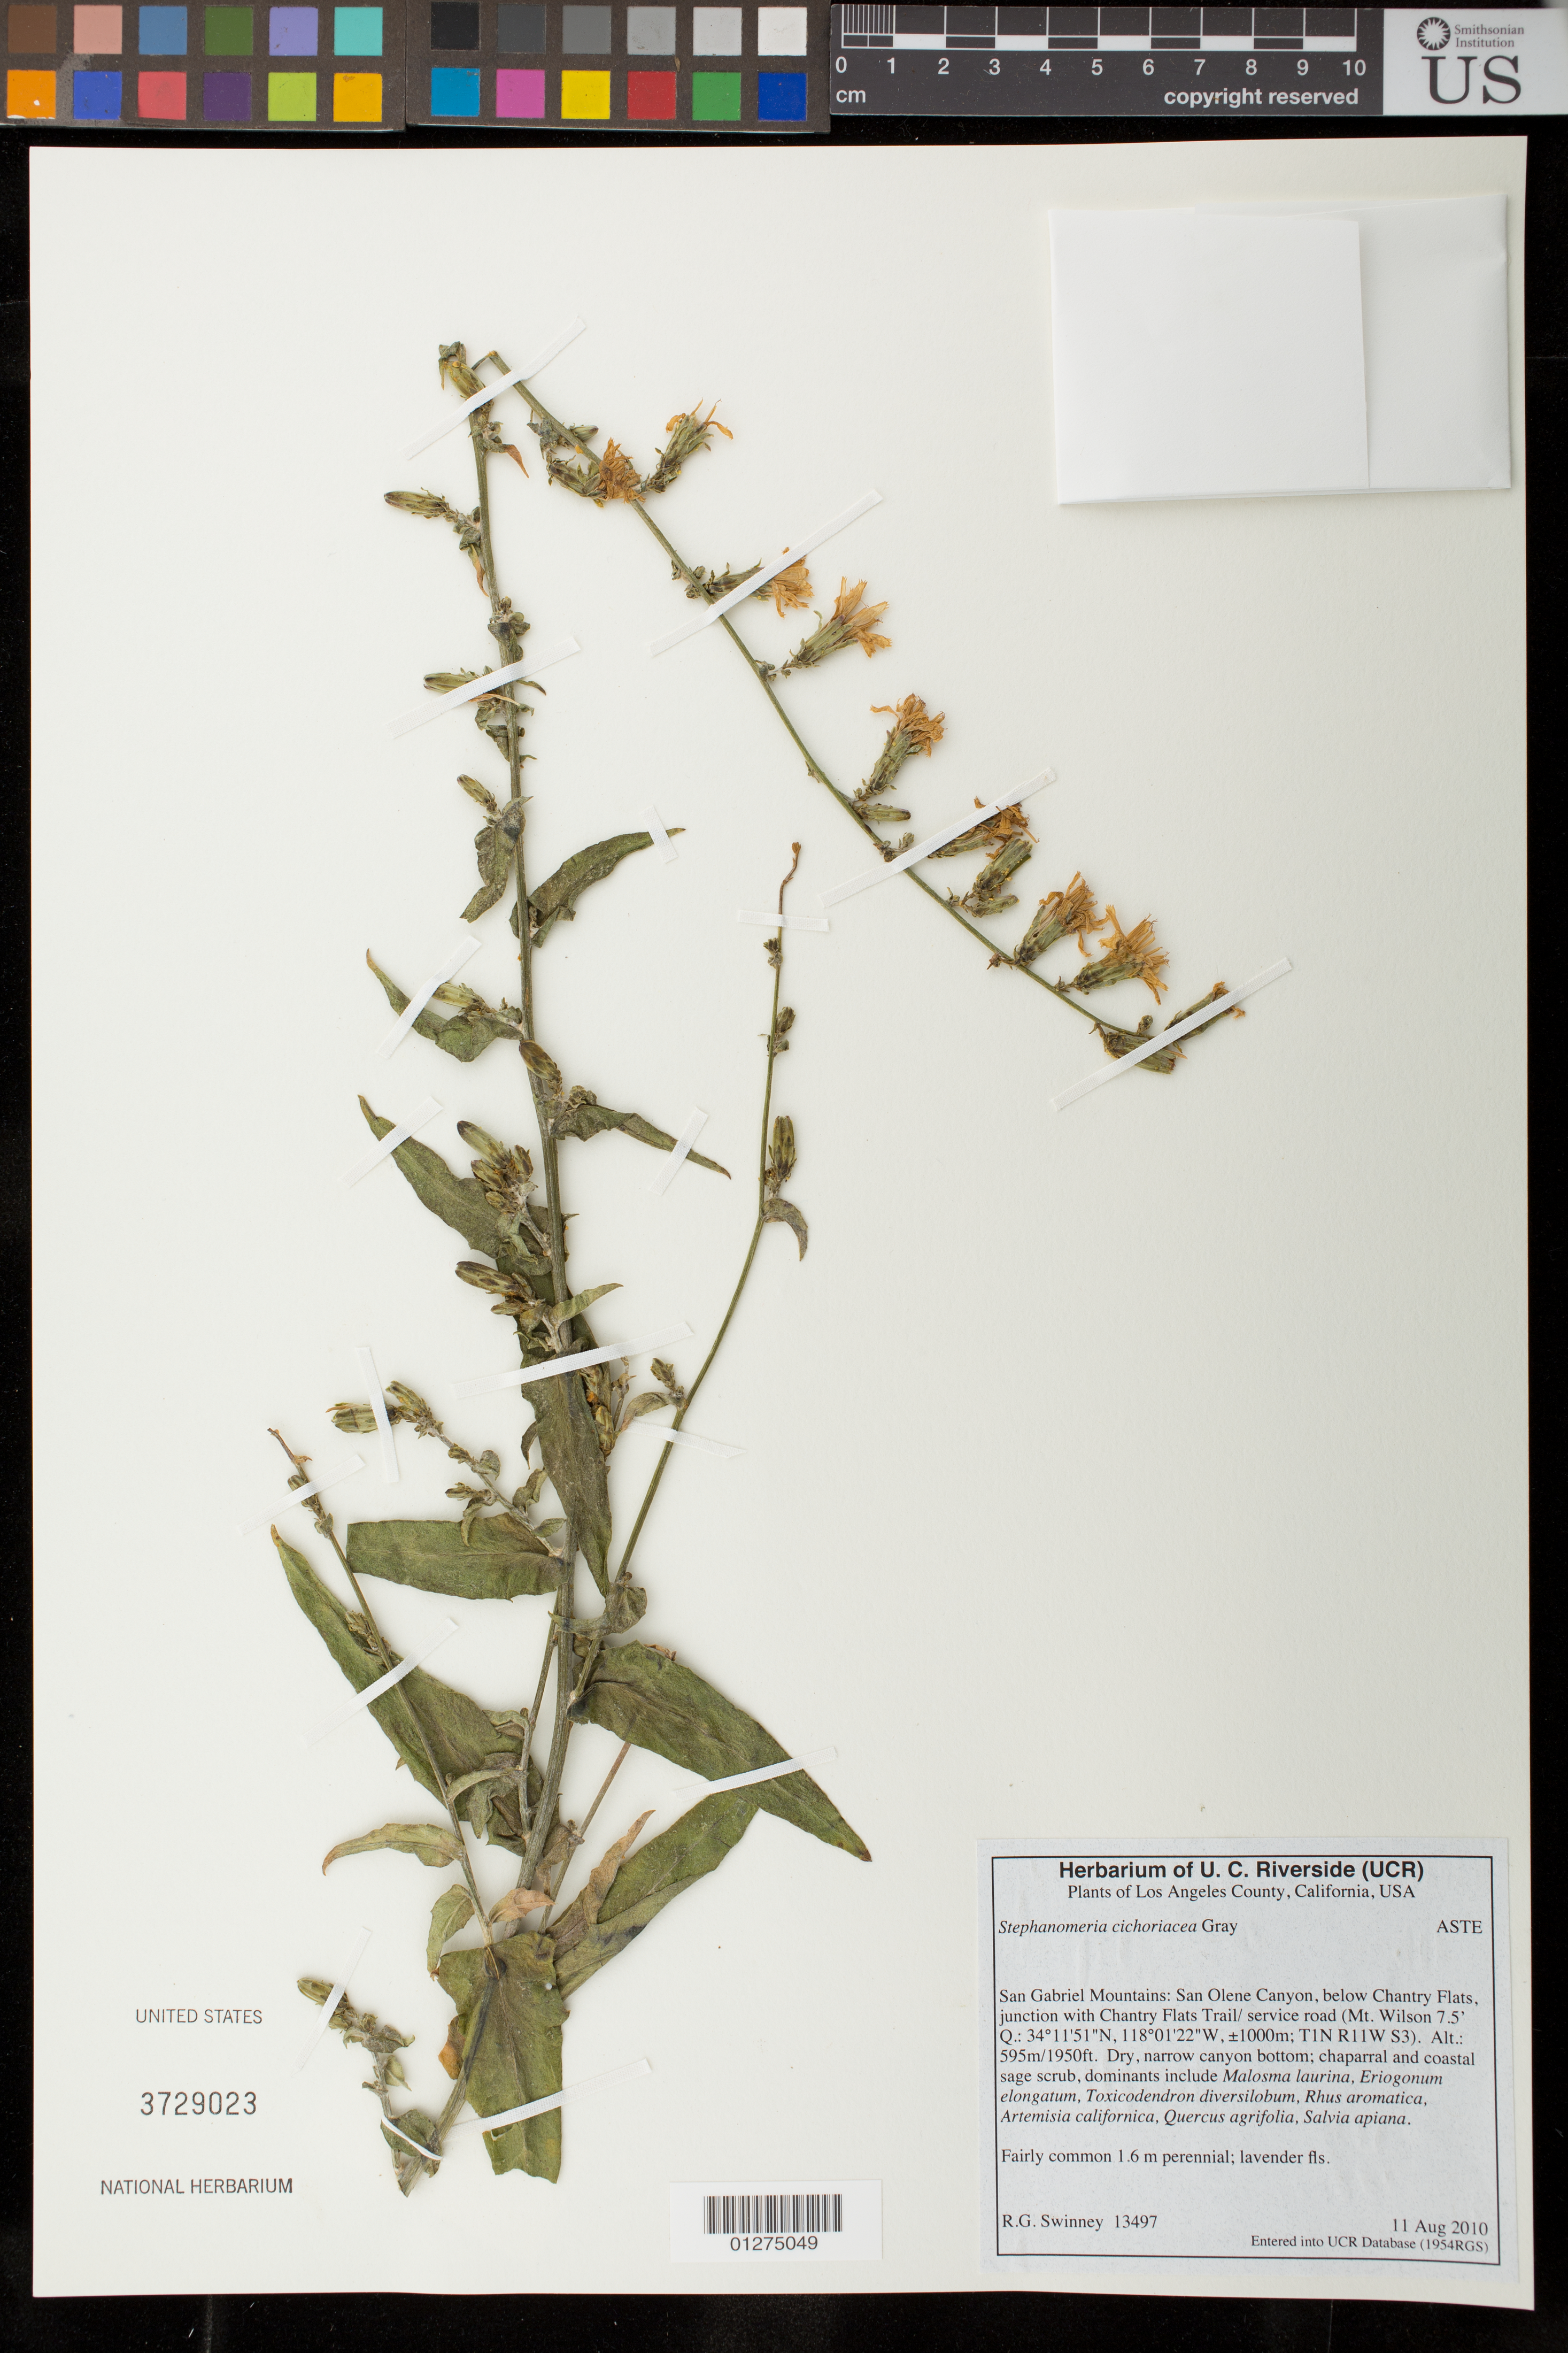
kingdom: Plantae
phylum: Tracheophyta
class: Magnoliopsida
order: Asterales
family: Asteraceae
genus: Stephanomeria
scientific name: Stephanomeria cichoriacea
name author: A. Gray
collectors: R. Swinney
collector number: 13497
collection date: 2010-08-11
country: United States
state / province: California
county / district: Los Angeles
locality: San Gabriel mtns., San Olene canyon, below Chantry flats, junction w/ Chantry Flats trail/ service rd (Mount Wilson)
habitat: dry, narrow canyon bottom, chaparral and coastal sage scrub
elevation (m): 595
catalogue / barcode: US 3729023